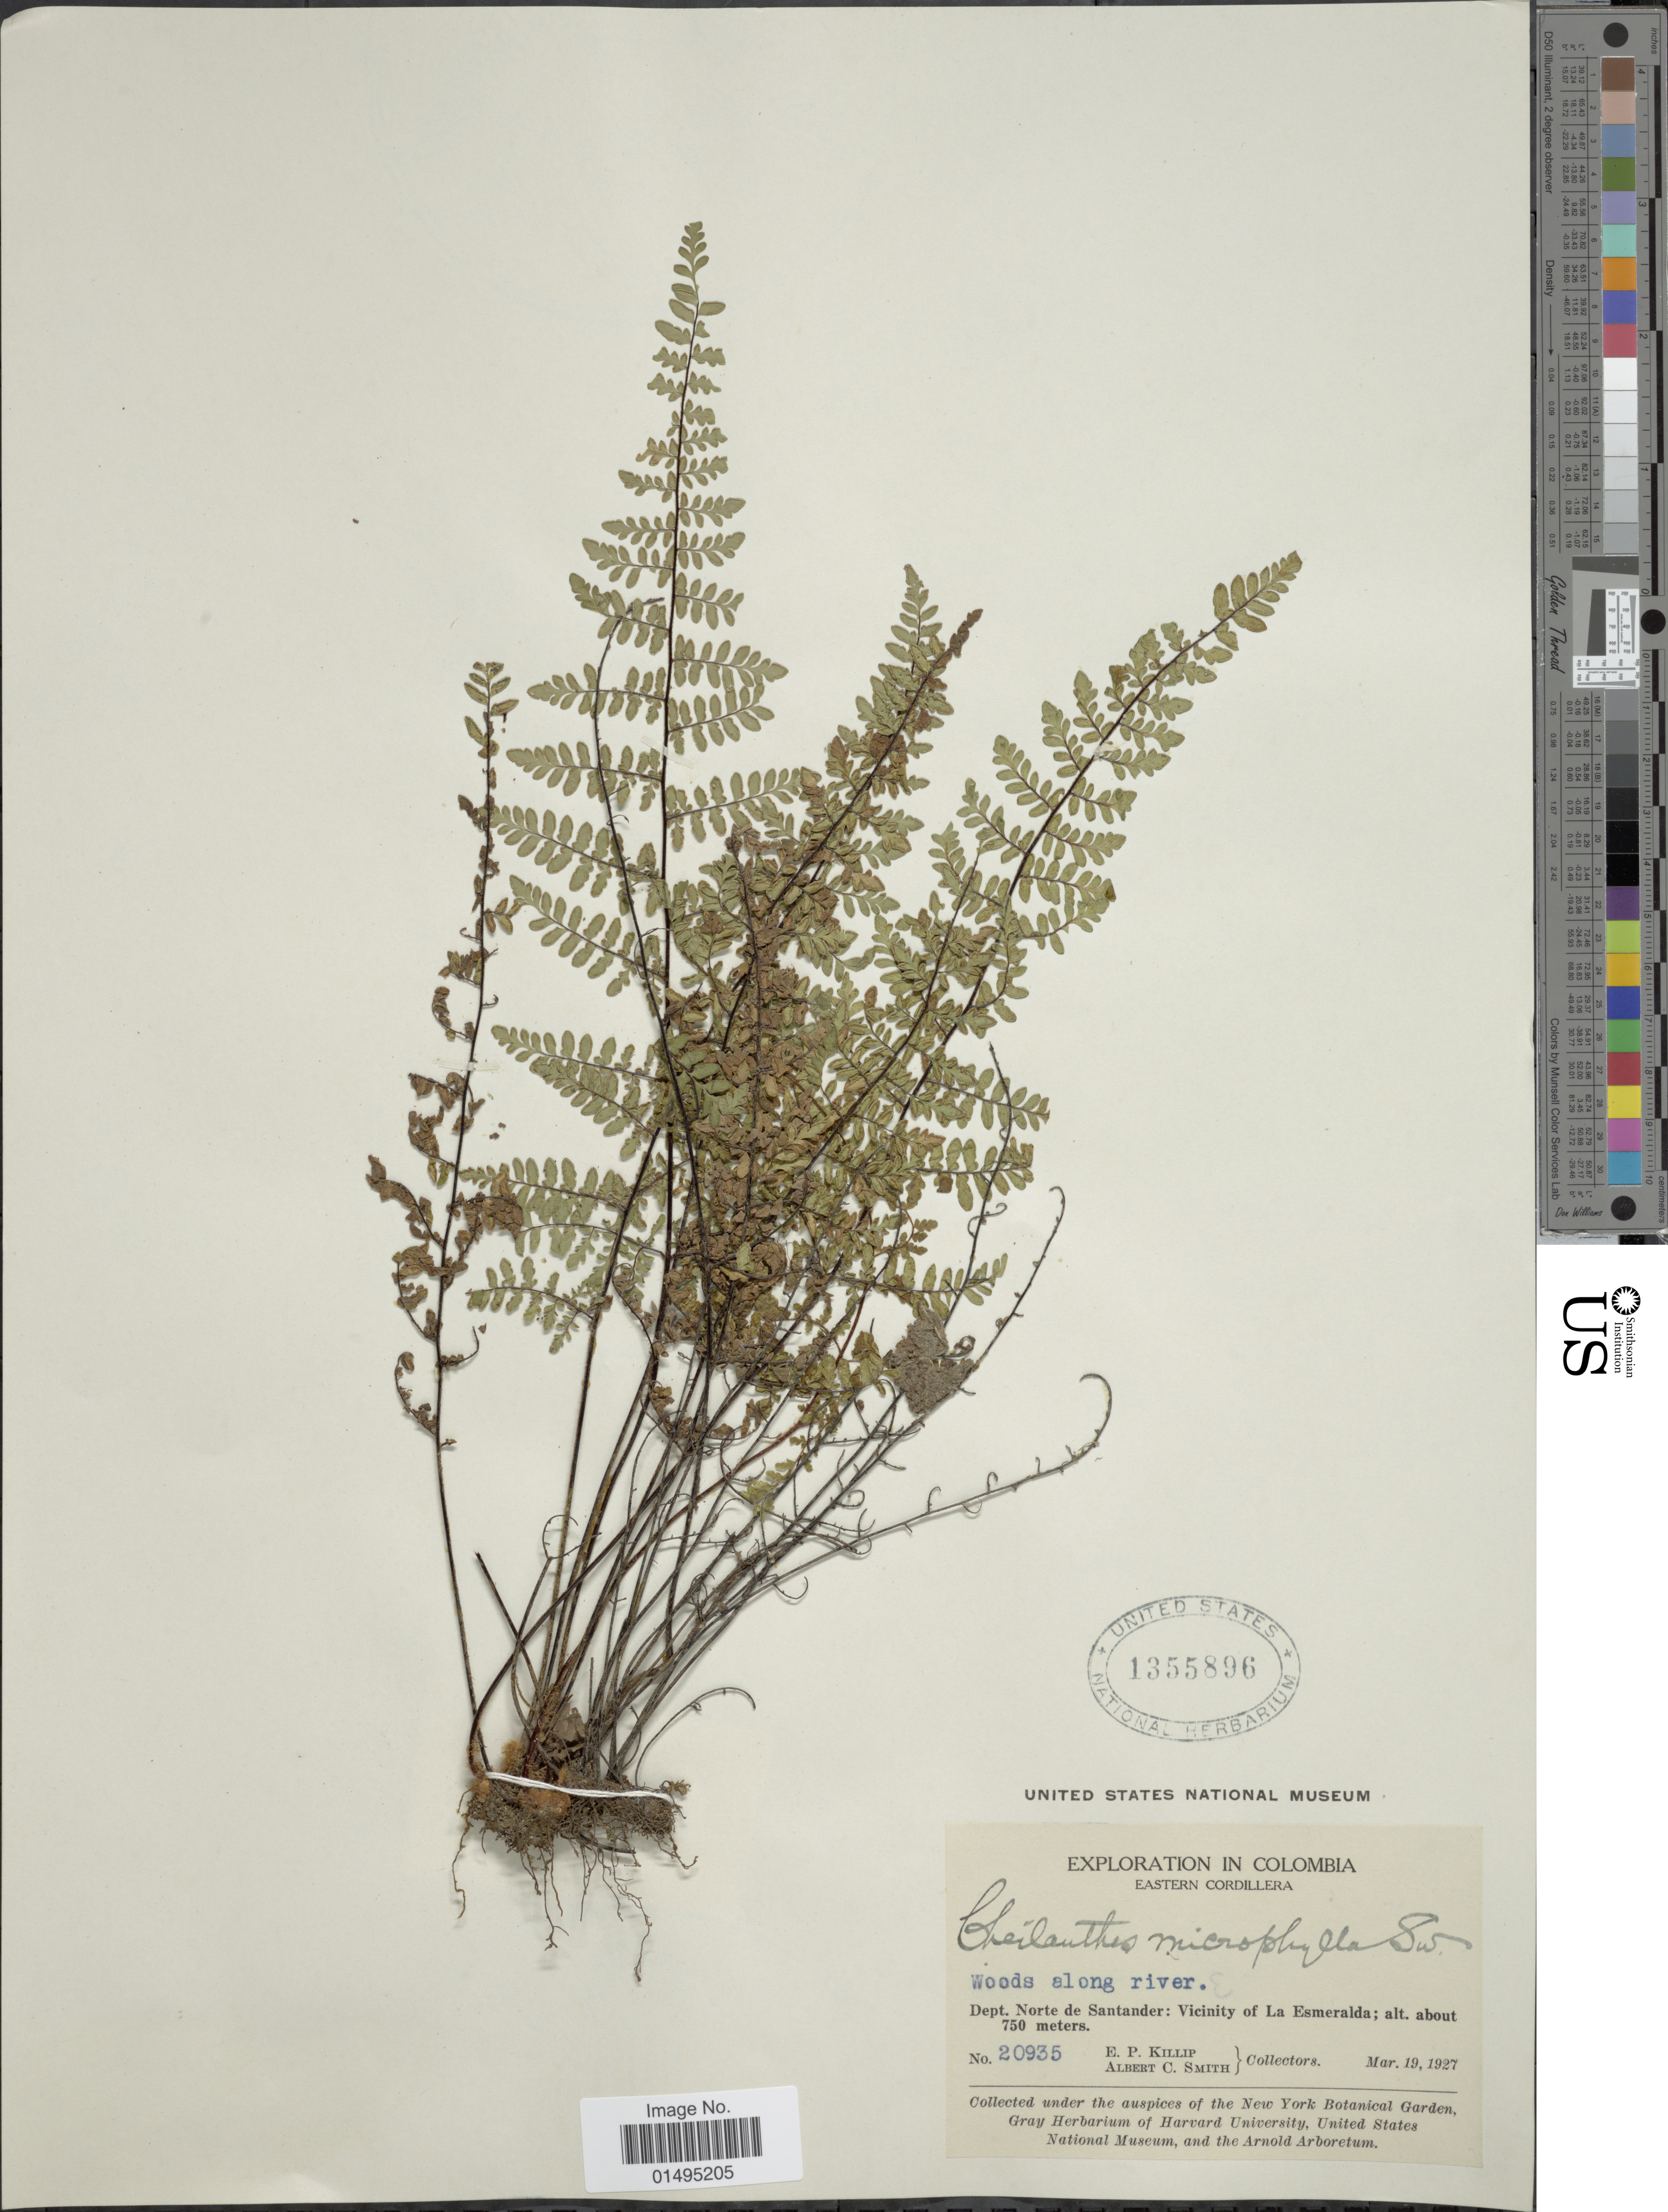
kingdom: Plantae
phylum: Tracheophyta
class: Polypodiopsida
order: Polypodiales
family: Pteridaceae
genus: Myriopteris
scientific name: Myriopteris microphylla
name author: (Sw.) Grusz & Windham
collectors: E. P. Killip & A. C. Smith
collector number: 20935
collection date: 1927-04-19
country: Colombia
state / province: Norte de Santander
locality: Exploration in Colombia, Eastern Cordillera, Dept. Norte de Santander: Vicinity of La Esmeralda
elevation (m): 750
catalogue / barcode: US 1355896